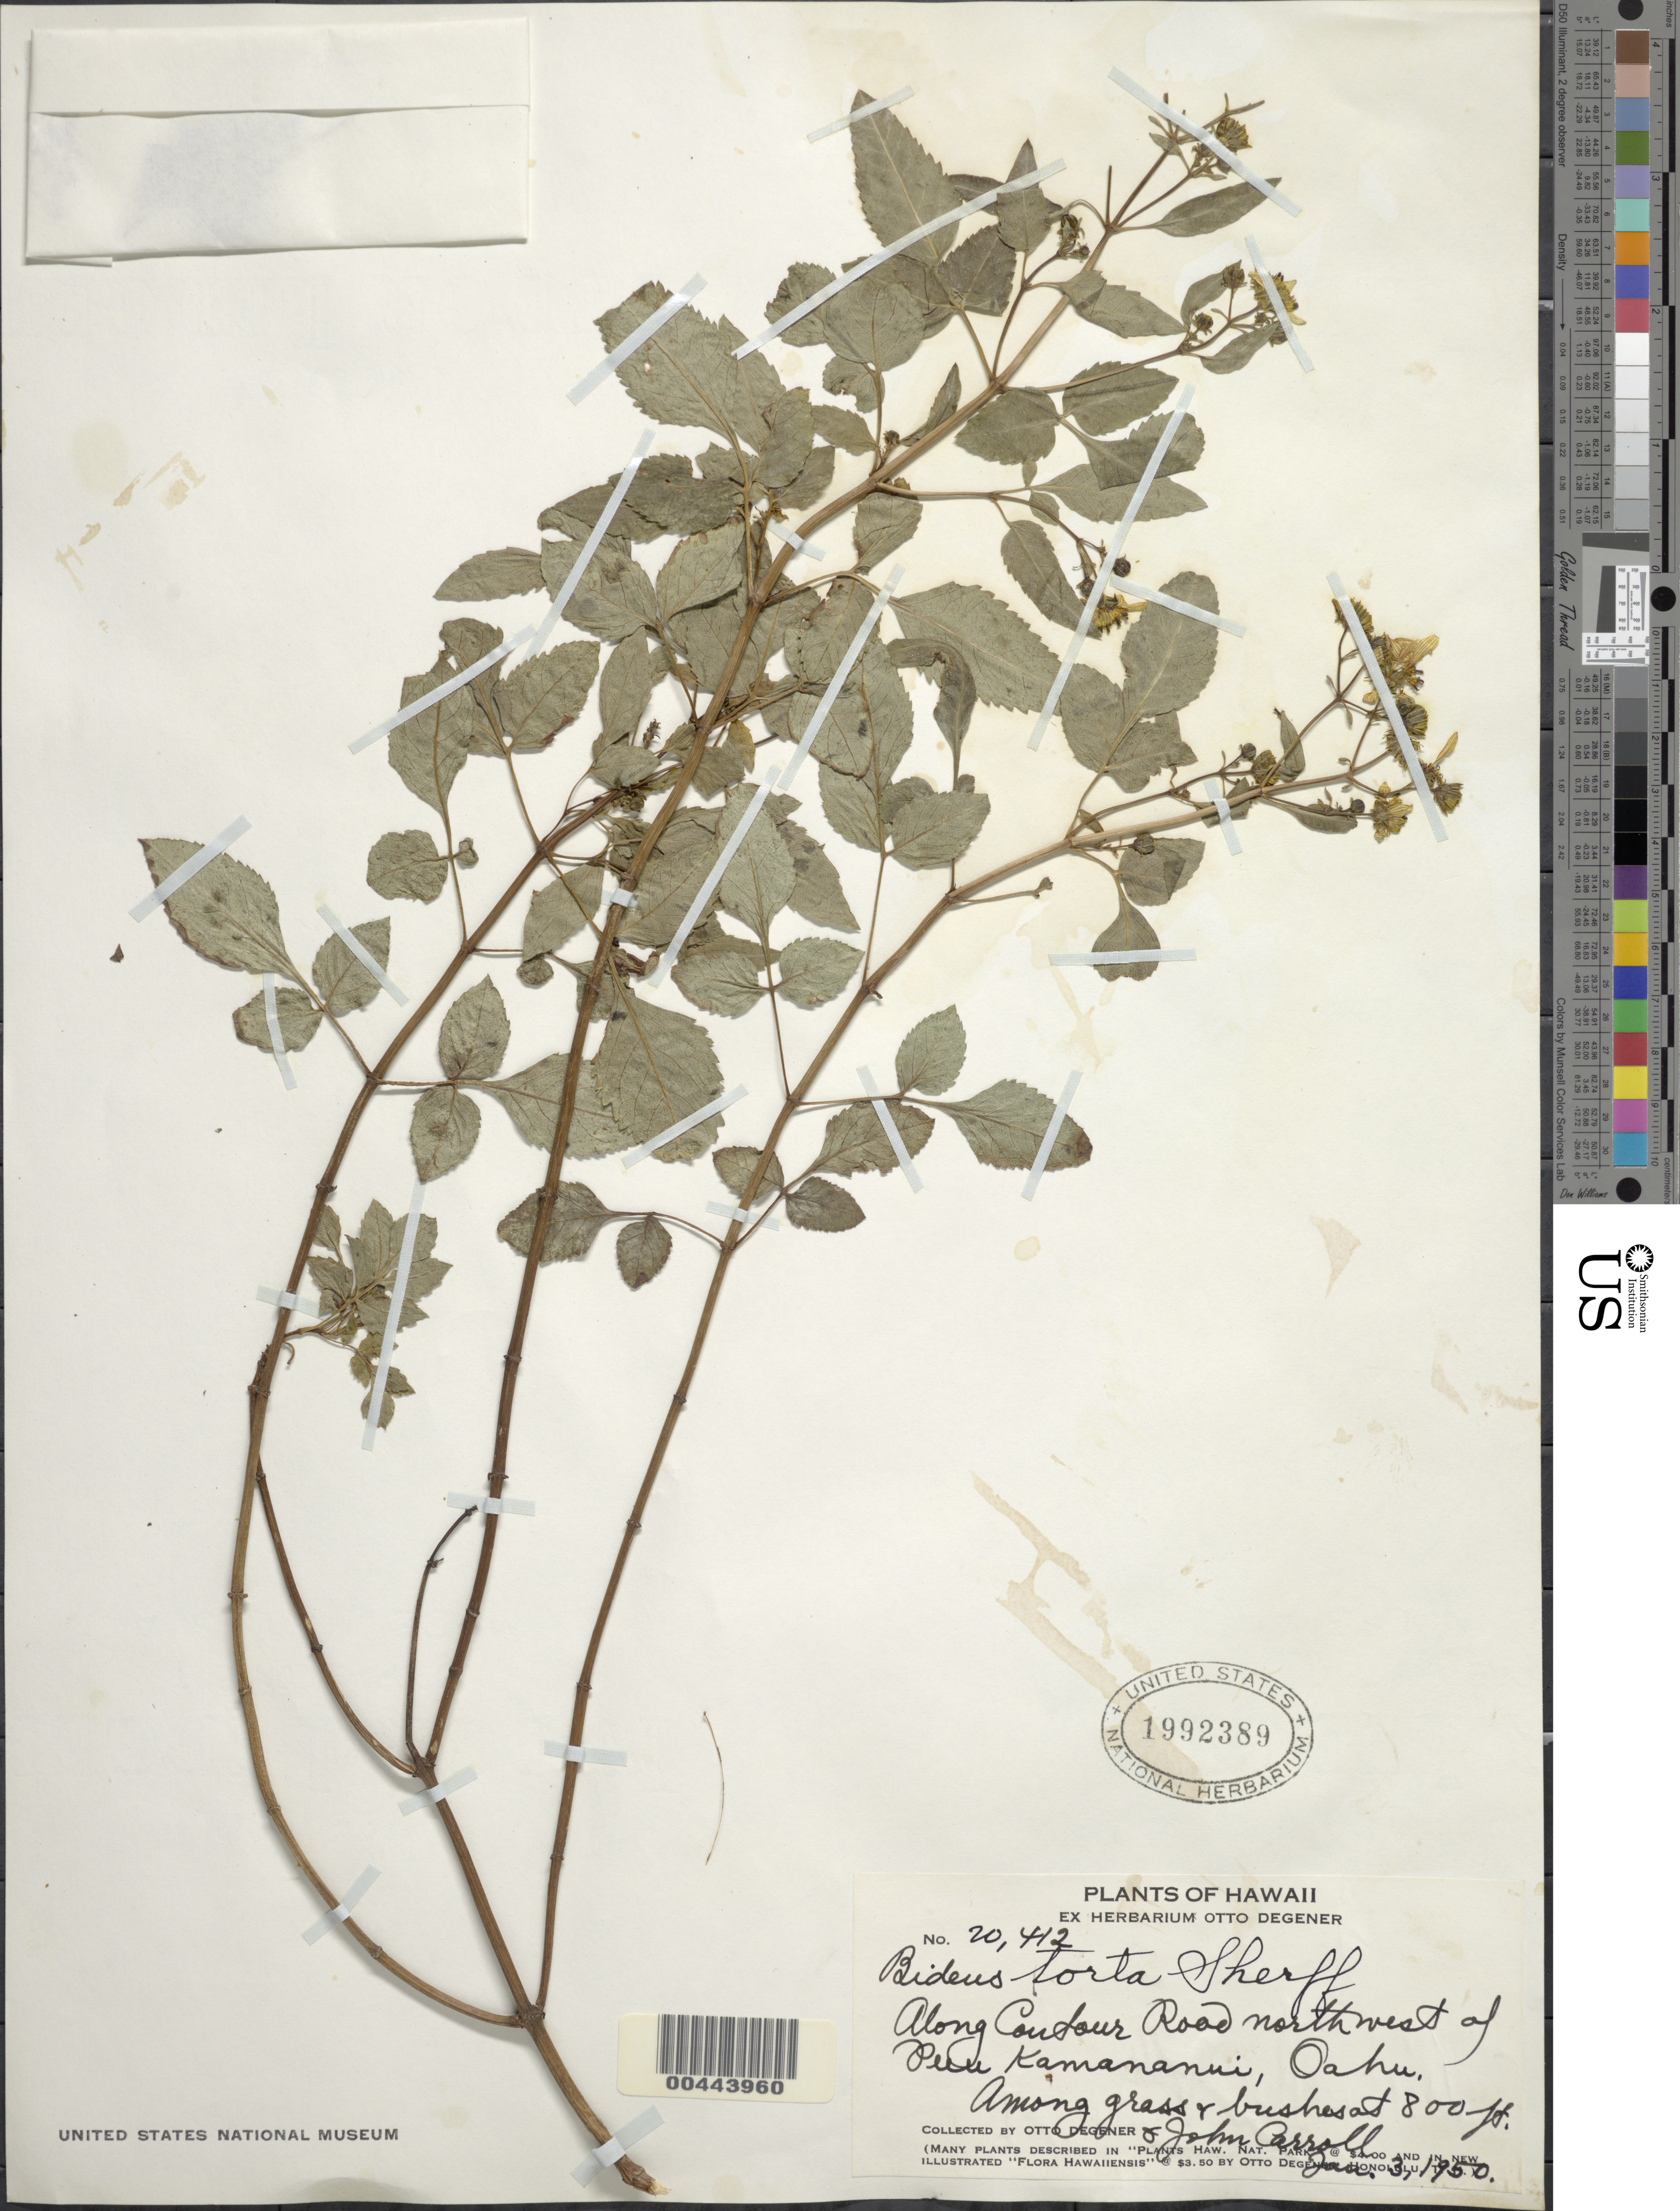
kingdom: Plantae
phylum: Tracheophyta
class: Magnoliopsida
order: Asterales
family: Asteraceae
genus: Bidens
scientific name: Bidens torta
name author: Sherff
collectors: O. Degener & J. Carroll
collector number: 20412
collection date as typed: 3 Jan 1950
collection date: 1950-01-03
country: United States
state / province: Hawaii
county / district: Honolulu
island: Oahu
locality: along Contour Road NW of Puu Kamananui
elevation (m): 244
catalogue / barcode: US 1992389